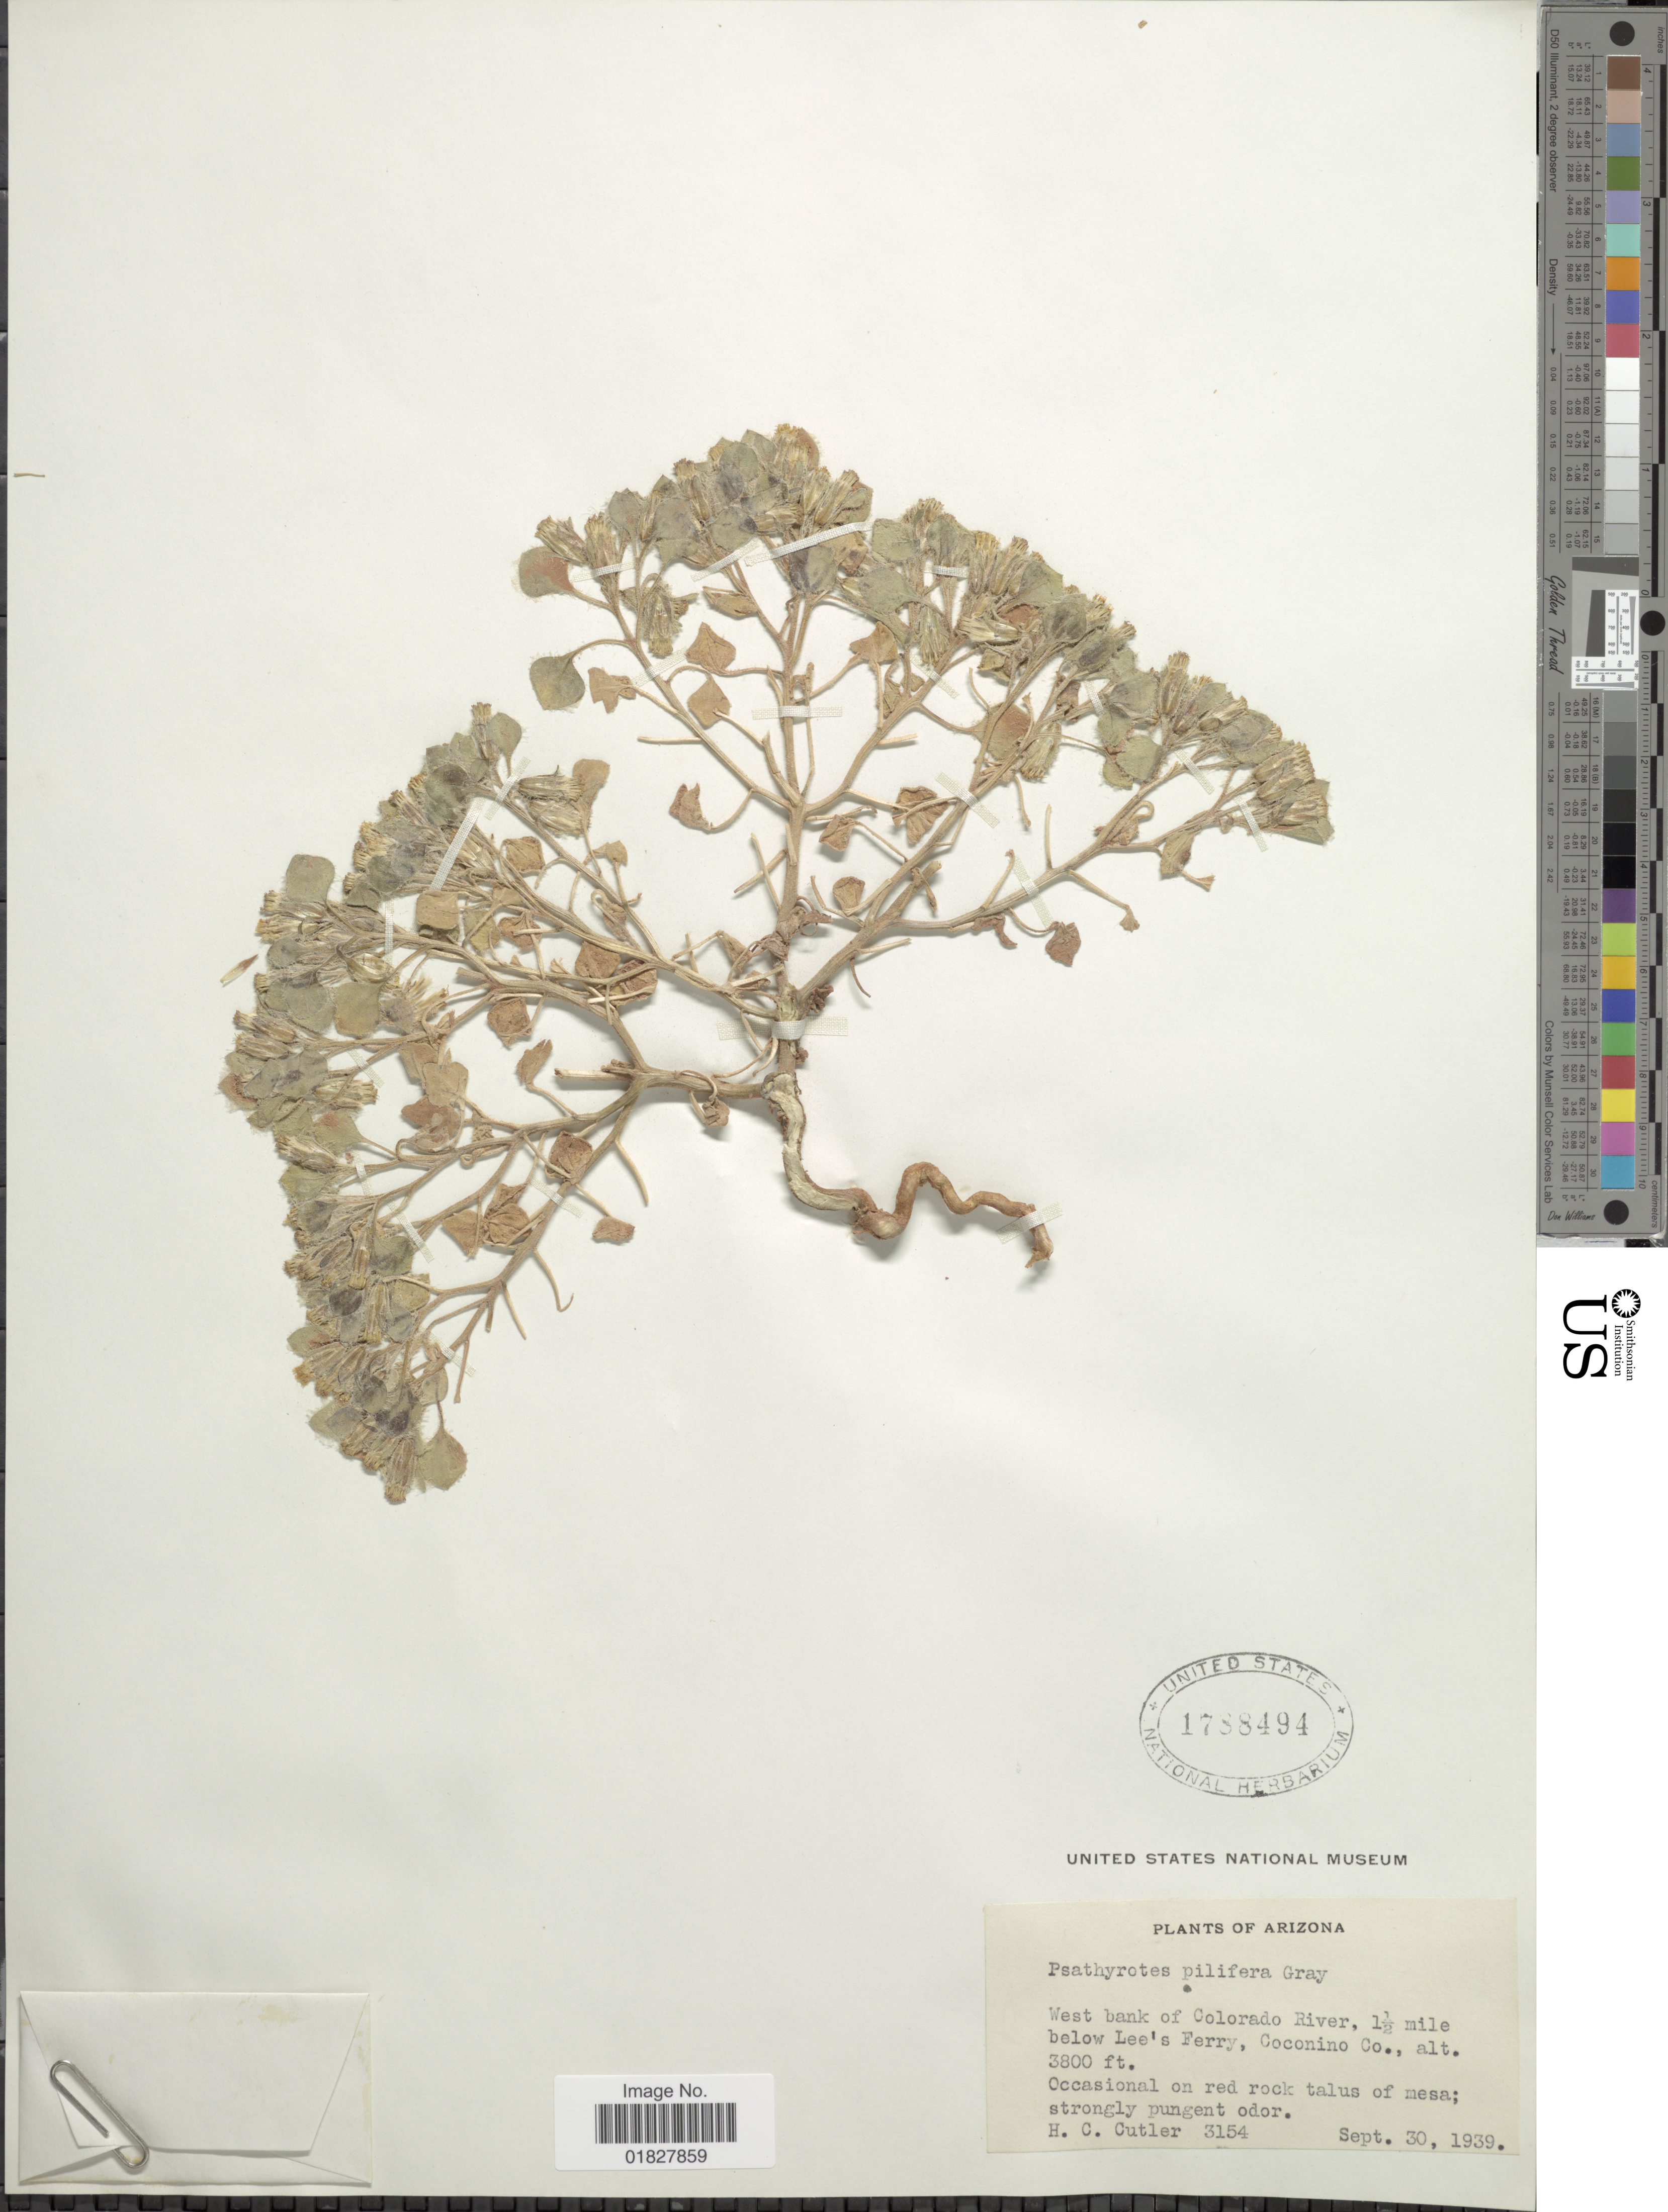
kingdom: Plantae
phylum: Tracheophyta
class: Magnoliopsida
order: Asterales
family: Asteraceae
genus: Psathyrotes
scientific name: Psathyrotes pilifera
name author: A. Gray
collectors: H. C. Cutler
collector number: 3154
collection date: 1939-09-30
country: United States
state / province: Arizona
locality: West ban of Colorado River, 1½ mile below Lee's Ferry, Coconino Co.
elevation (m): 1158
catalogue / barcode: US 1788494